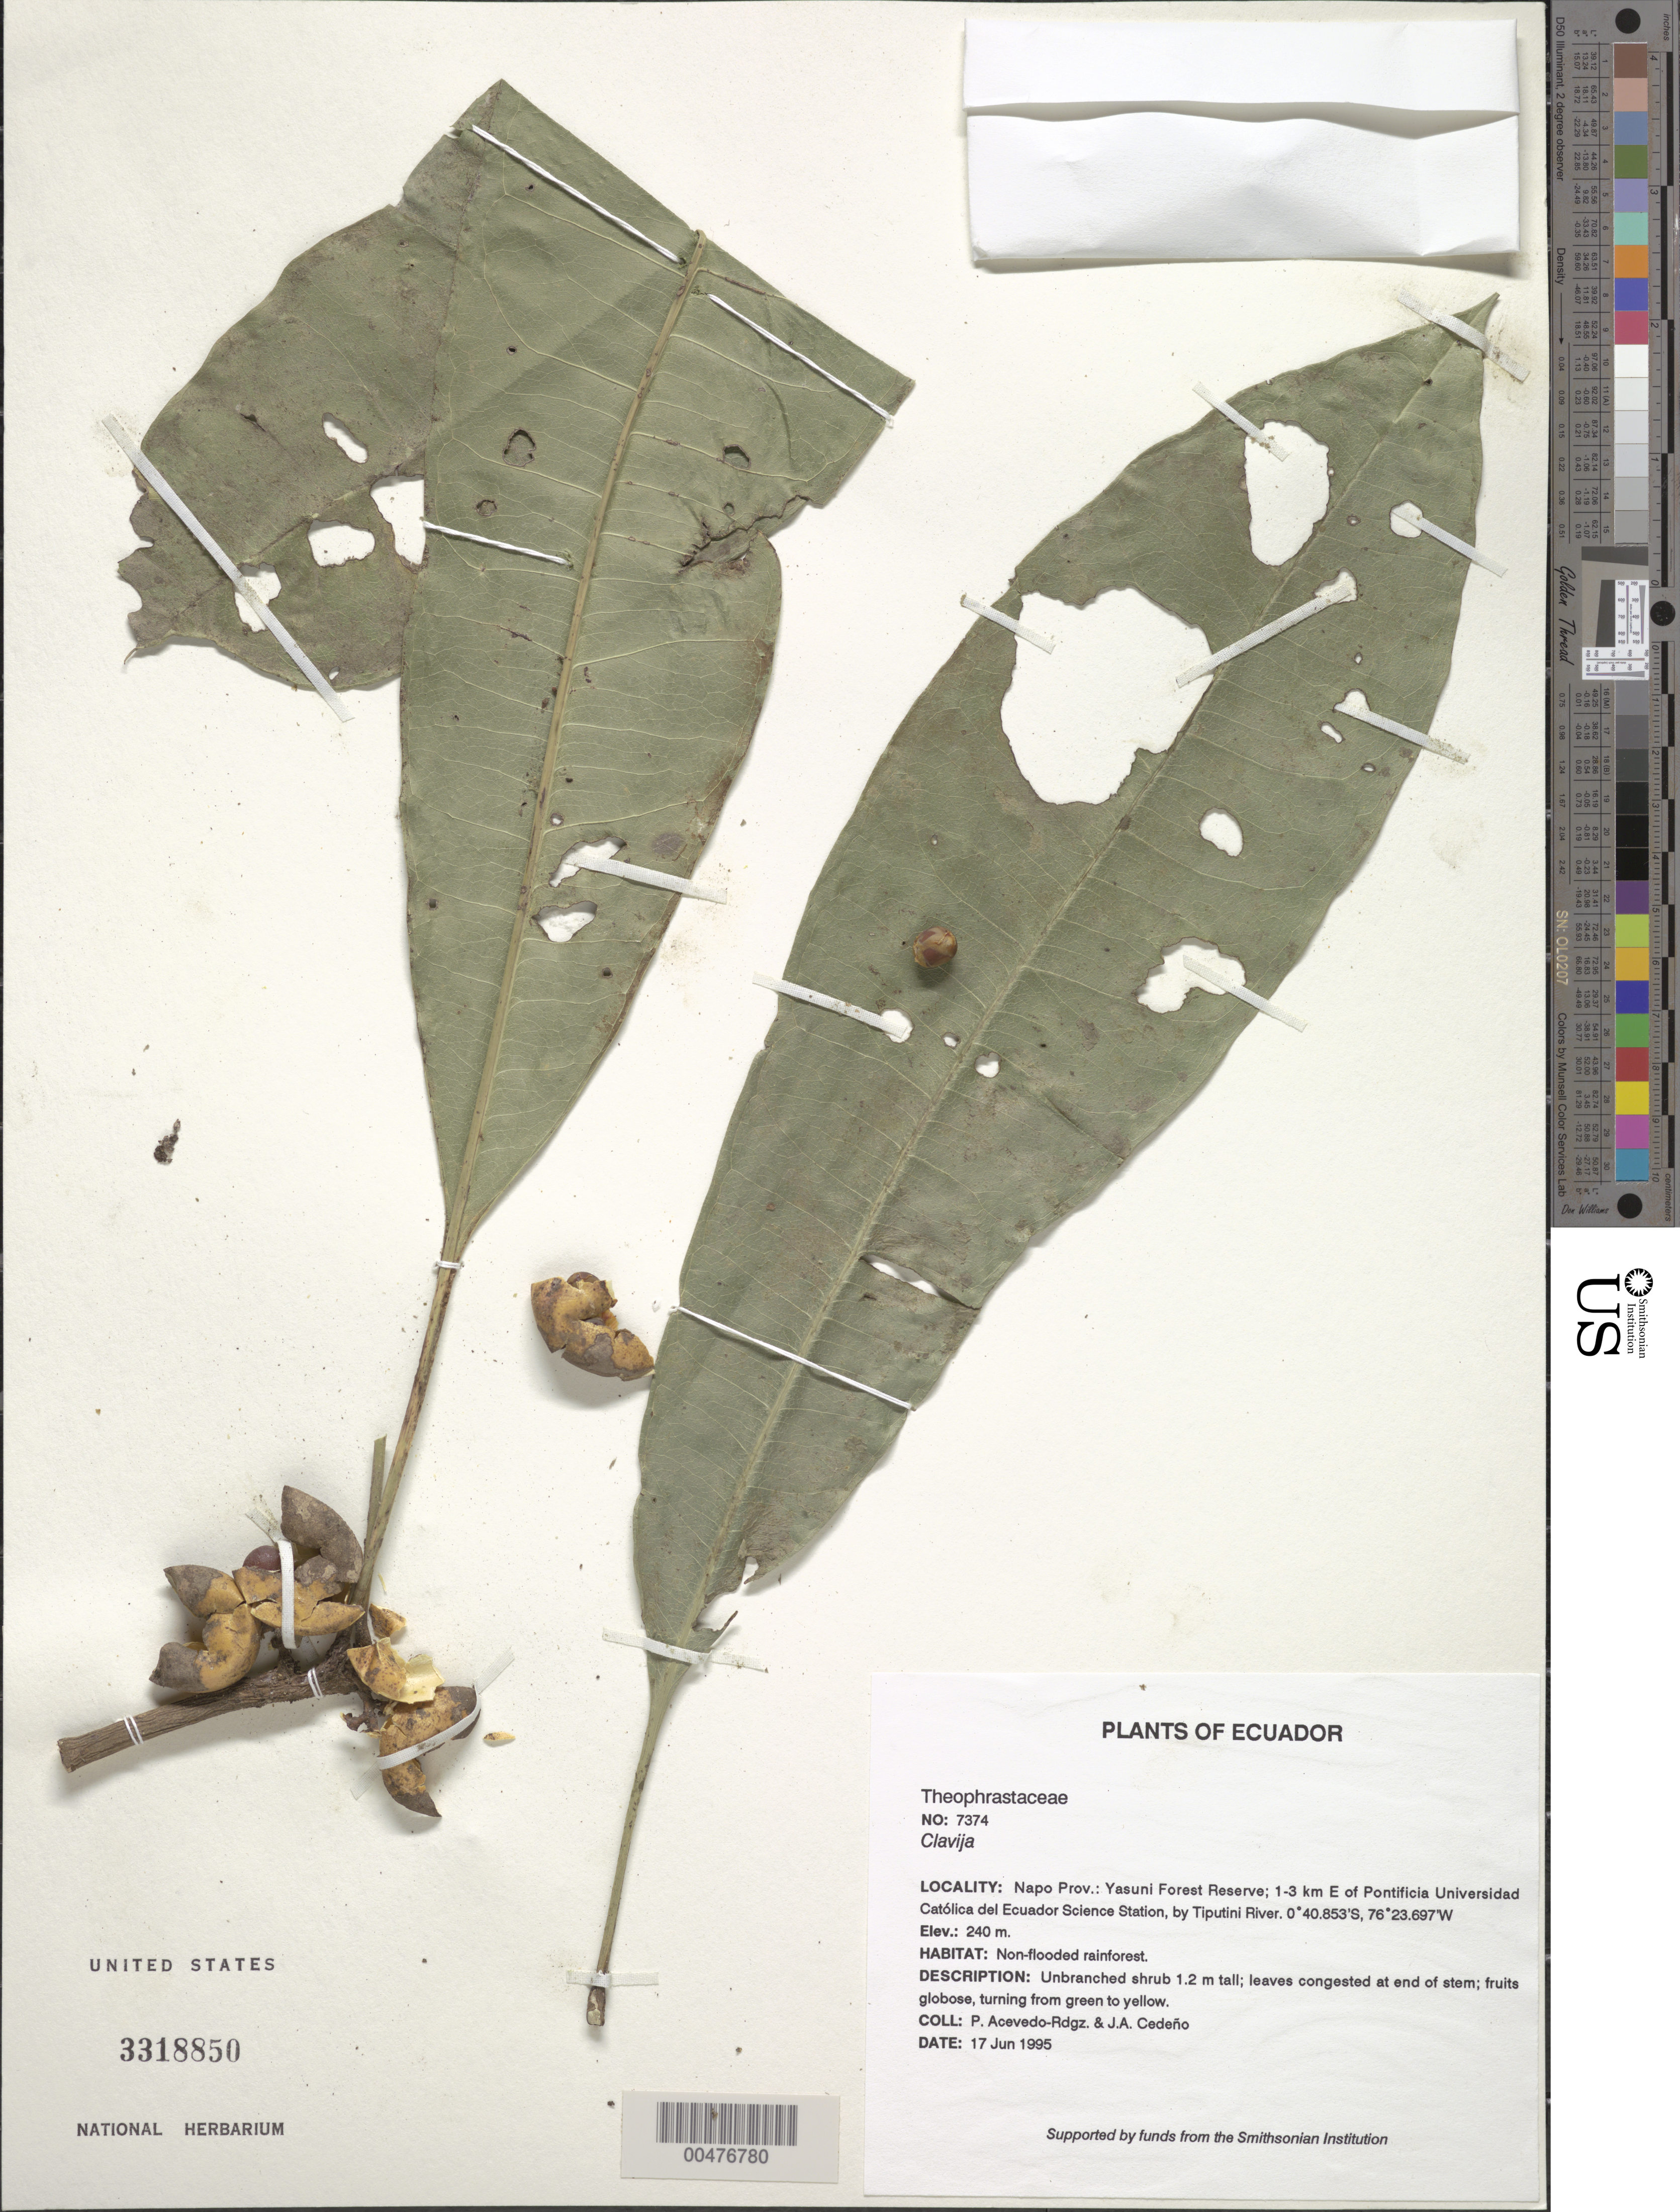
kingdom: Plantae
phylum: Tracheophyta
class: Magnoliopsida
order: Ericales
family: Primulaceae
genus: Clavija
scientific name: Clavija sp.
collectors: P. Acevedo-Rodr. & J. A. Cedeño M.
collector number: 7374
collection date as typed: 17 Jun 1995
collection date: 1995-06-17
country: Ecuador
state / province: Napo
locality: Napo Prov.: Yasuni Forest Reserve; 1-3 km E of Pontificia Universidad Católica del Ecuador Science Station by Tiputini River.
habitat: Non-flooded rainforest.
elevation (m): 240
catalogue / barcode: US 3318850